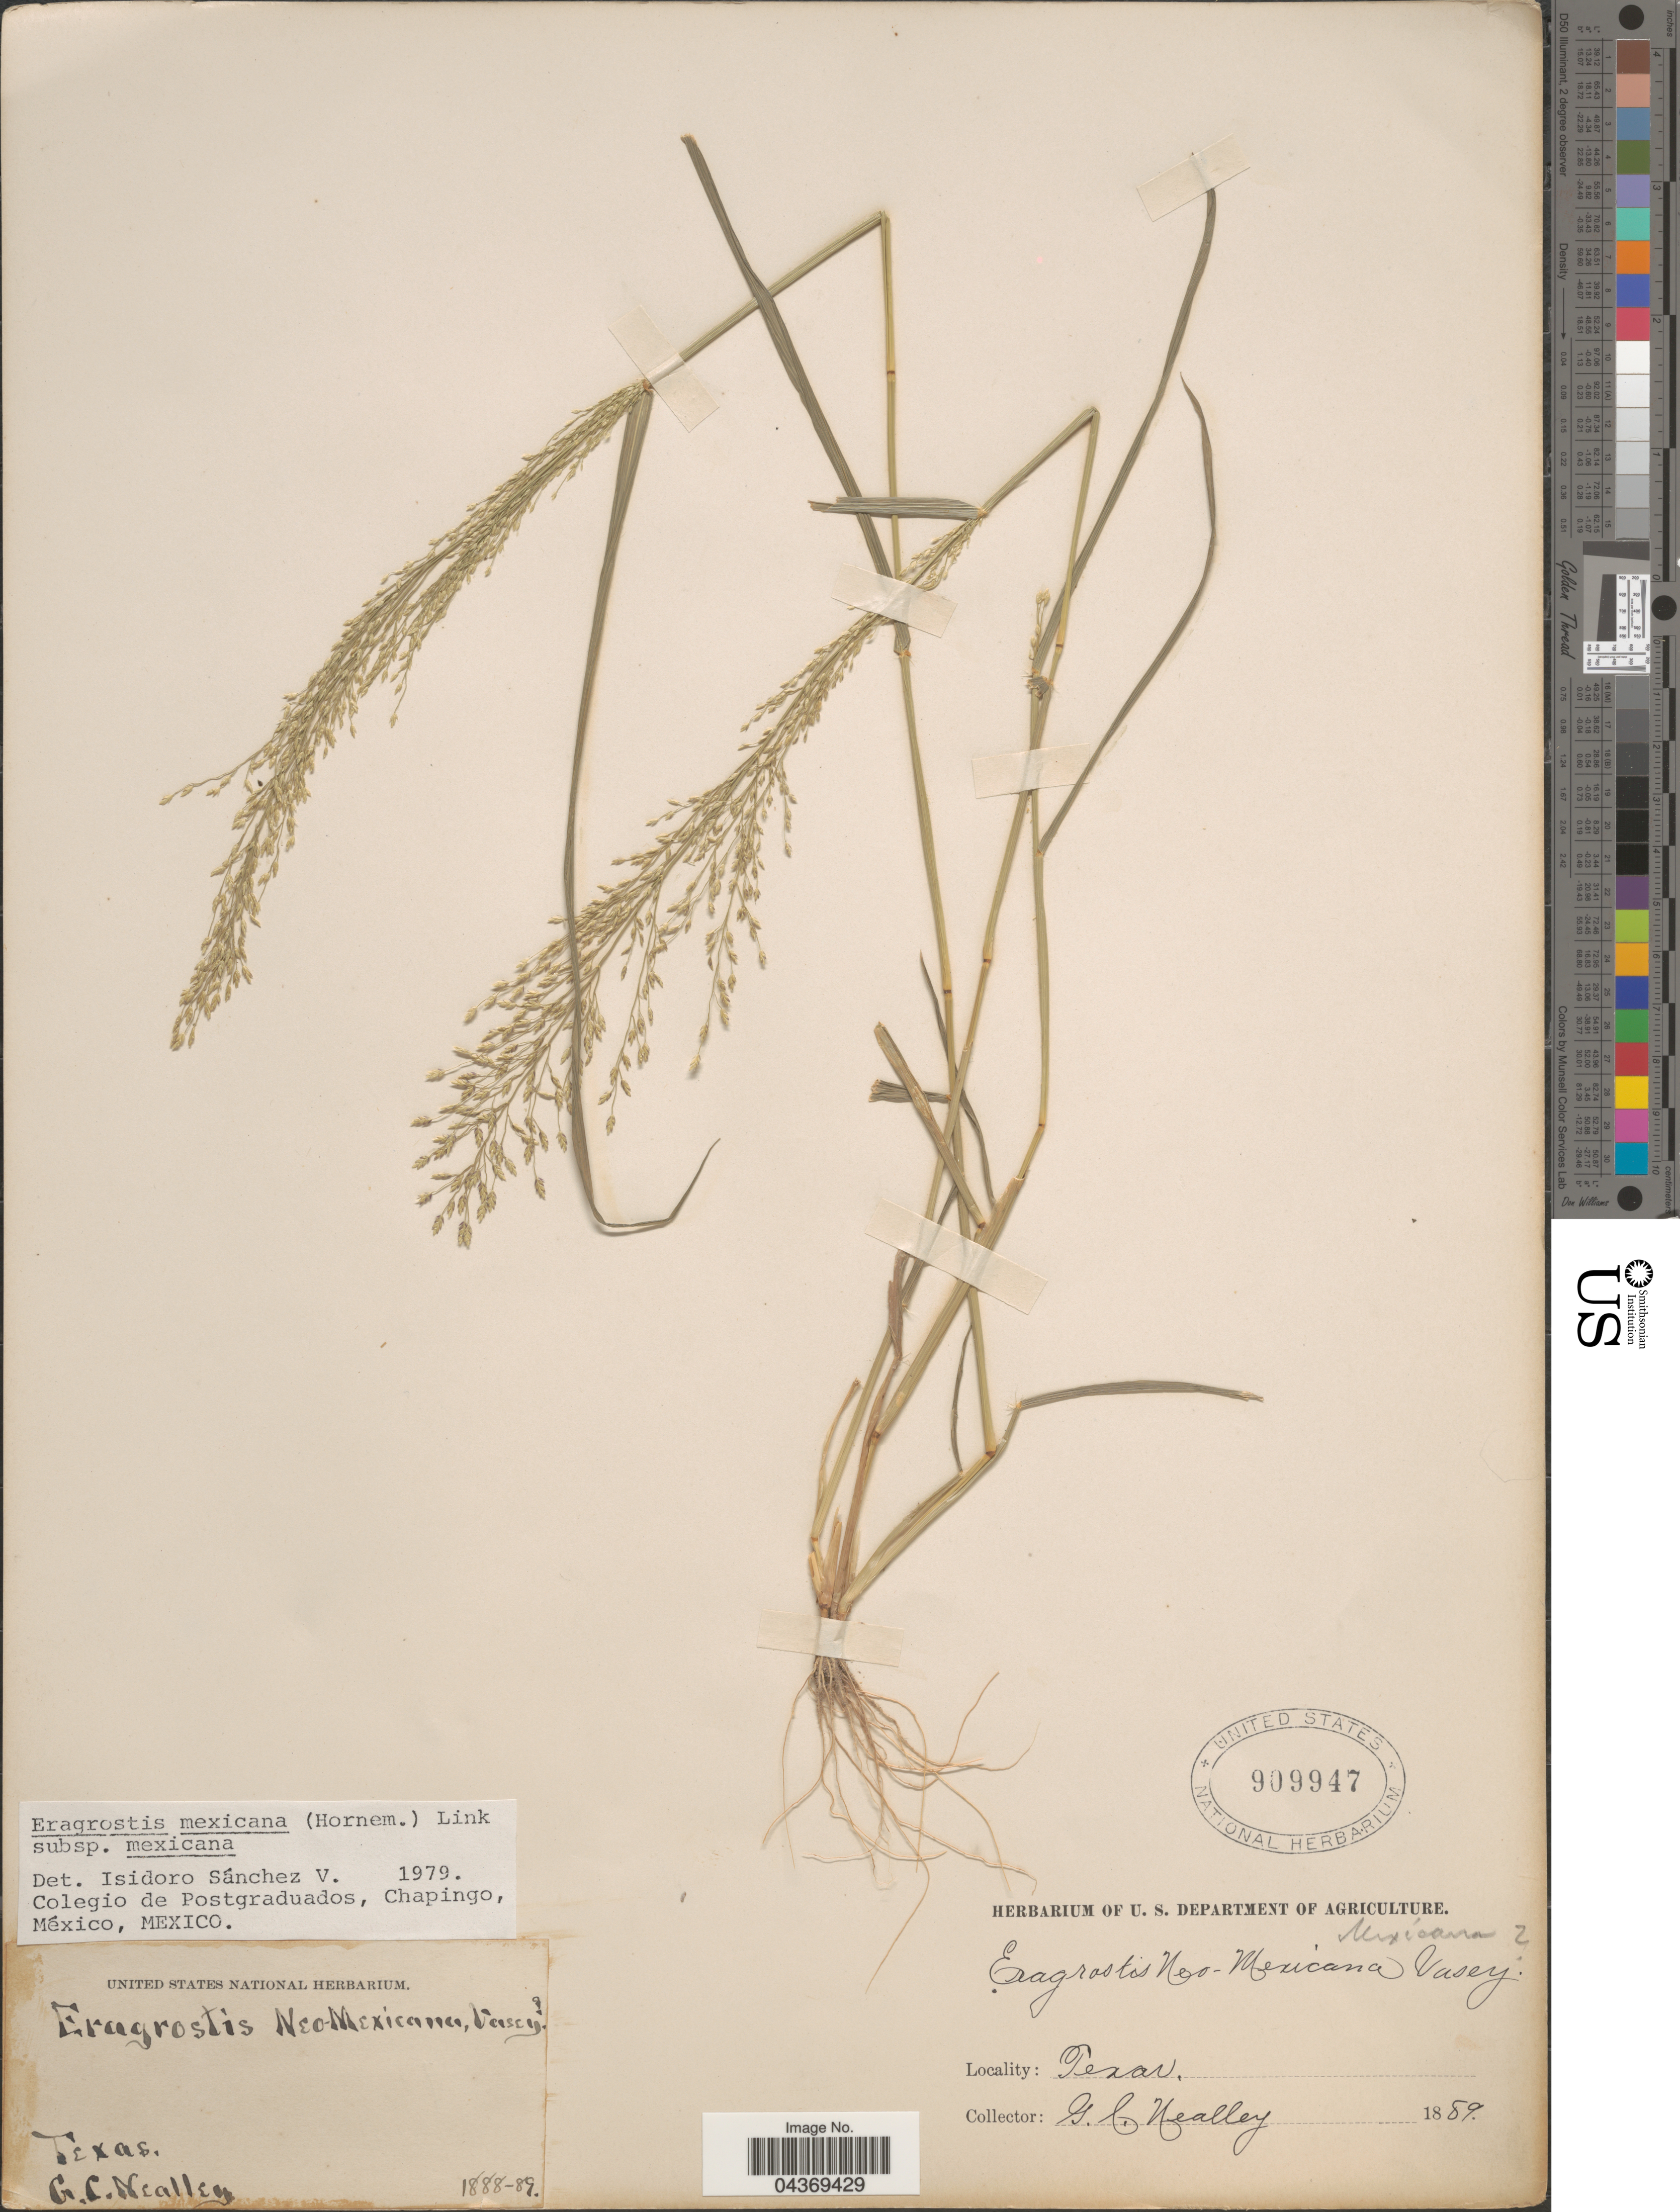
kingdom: Plantae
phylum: Tracheophyta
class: Liliopsida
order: Poales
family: Poaceae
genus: Eragrostis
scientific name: Eragrostis mexicana subsp. mexicana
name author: (Hornem.) Link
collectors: G. C. Nealley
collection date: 1889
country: United States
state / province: Texas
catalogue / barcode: US 909947